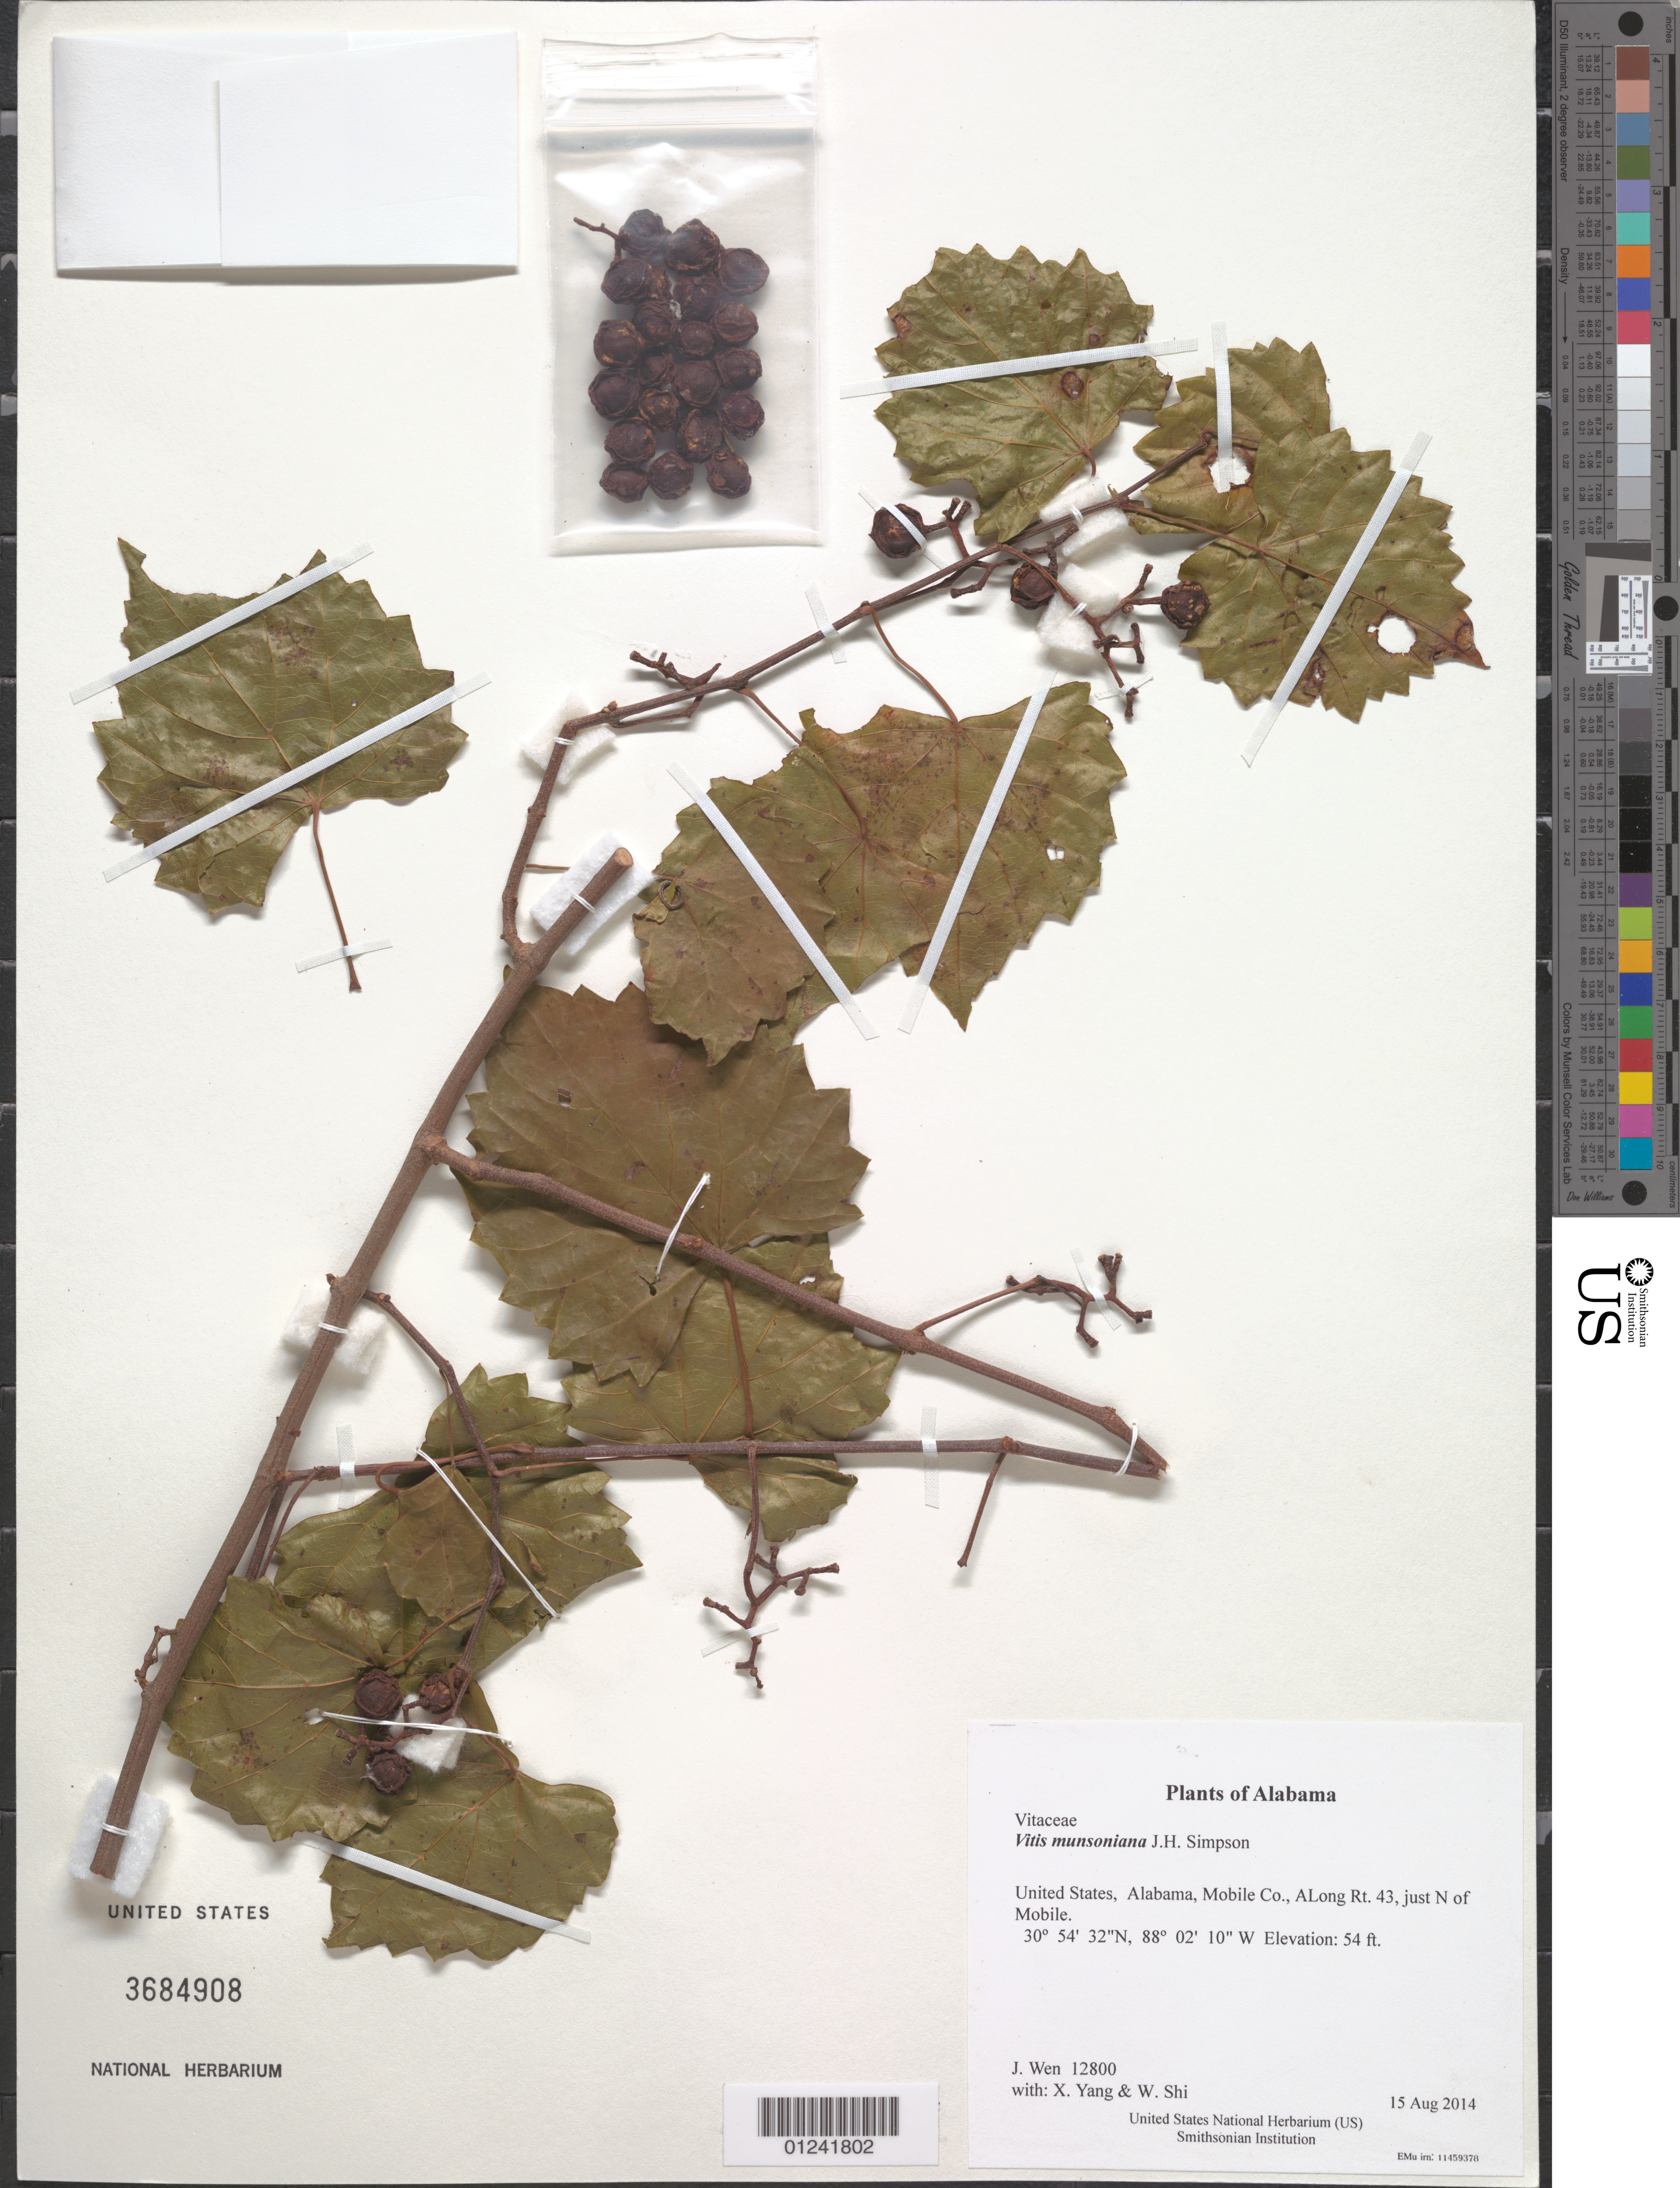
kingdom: Plantae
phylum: Tracheophyta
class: Magnoliopsida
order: Vitales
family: Vitaceae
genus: Vitis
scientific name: Vitis munsoniana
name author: J.H. Simpson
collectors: J. Wen, X. Yang & W. Shi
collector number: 12800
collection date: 2014-08-15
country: United States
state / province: Alabama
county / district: Mobile Co.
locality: Along Rt. 43, just N of Mobile.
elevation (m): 16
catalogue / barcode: US 3684908